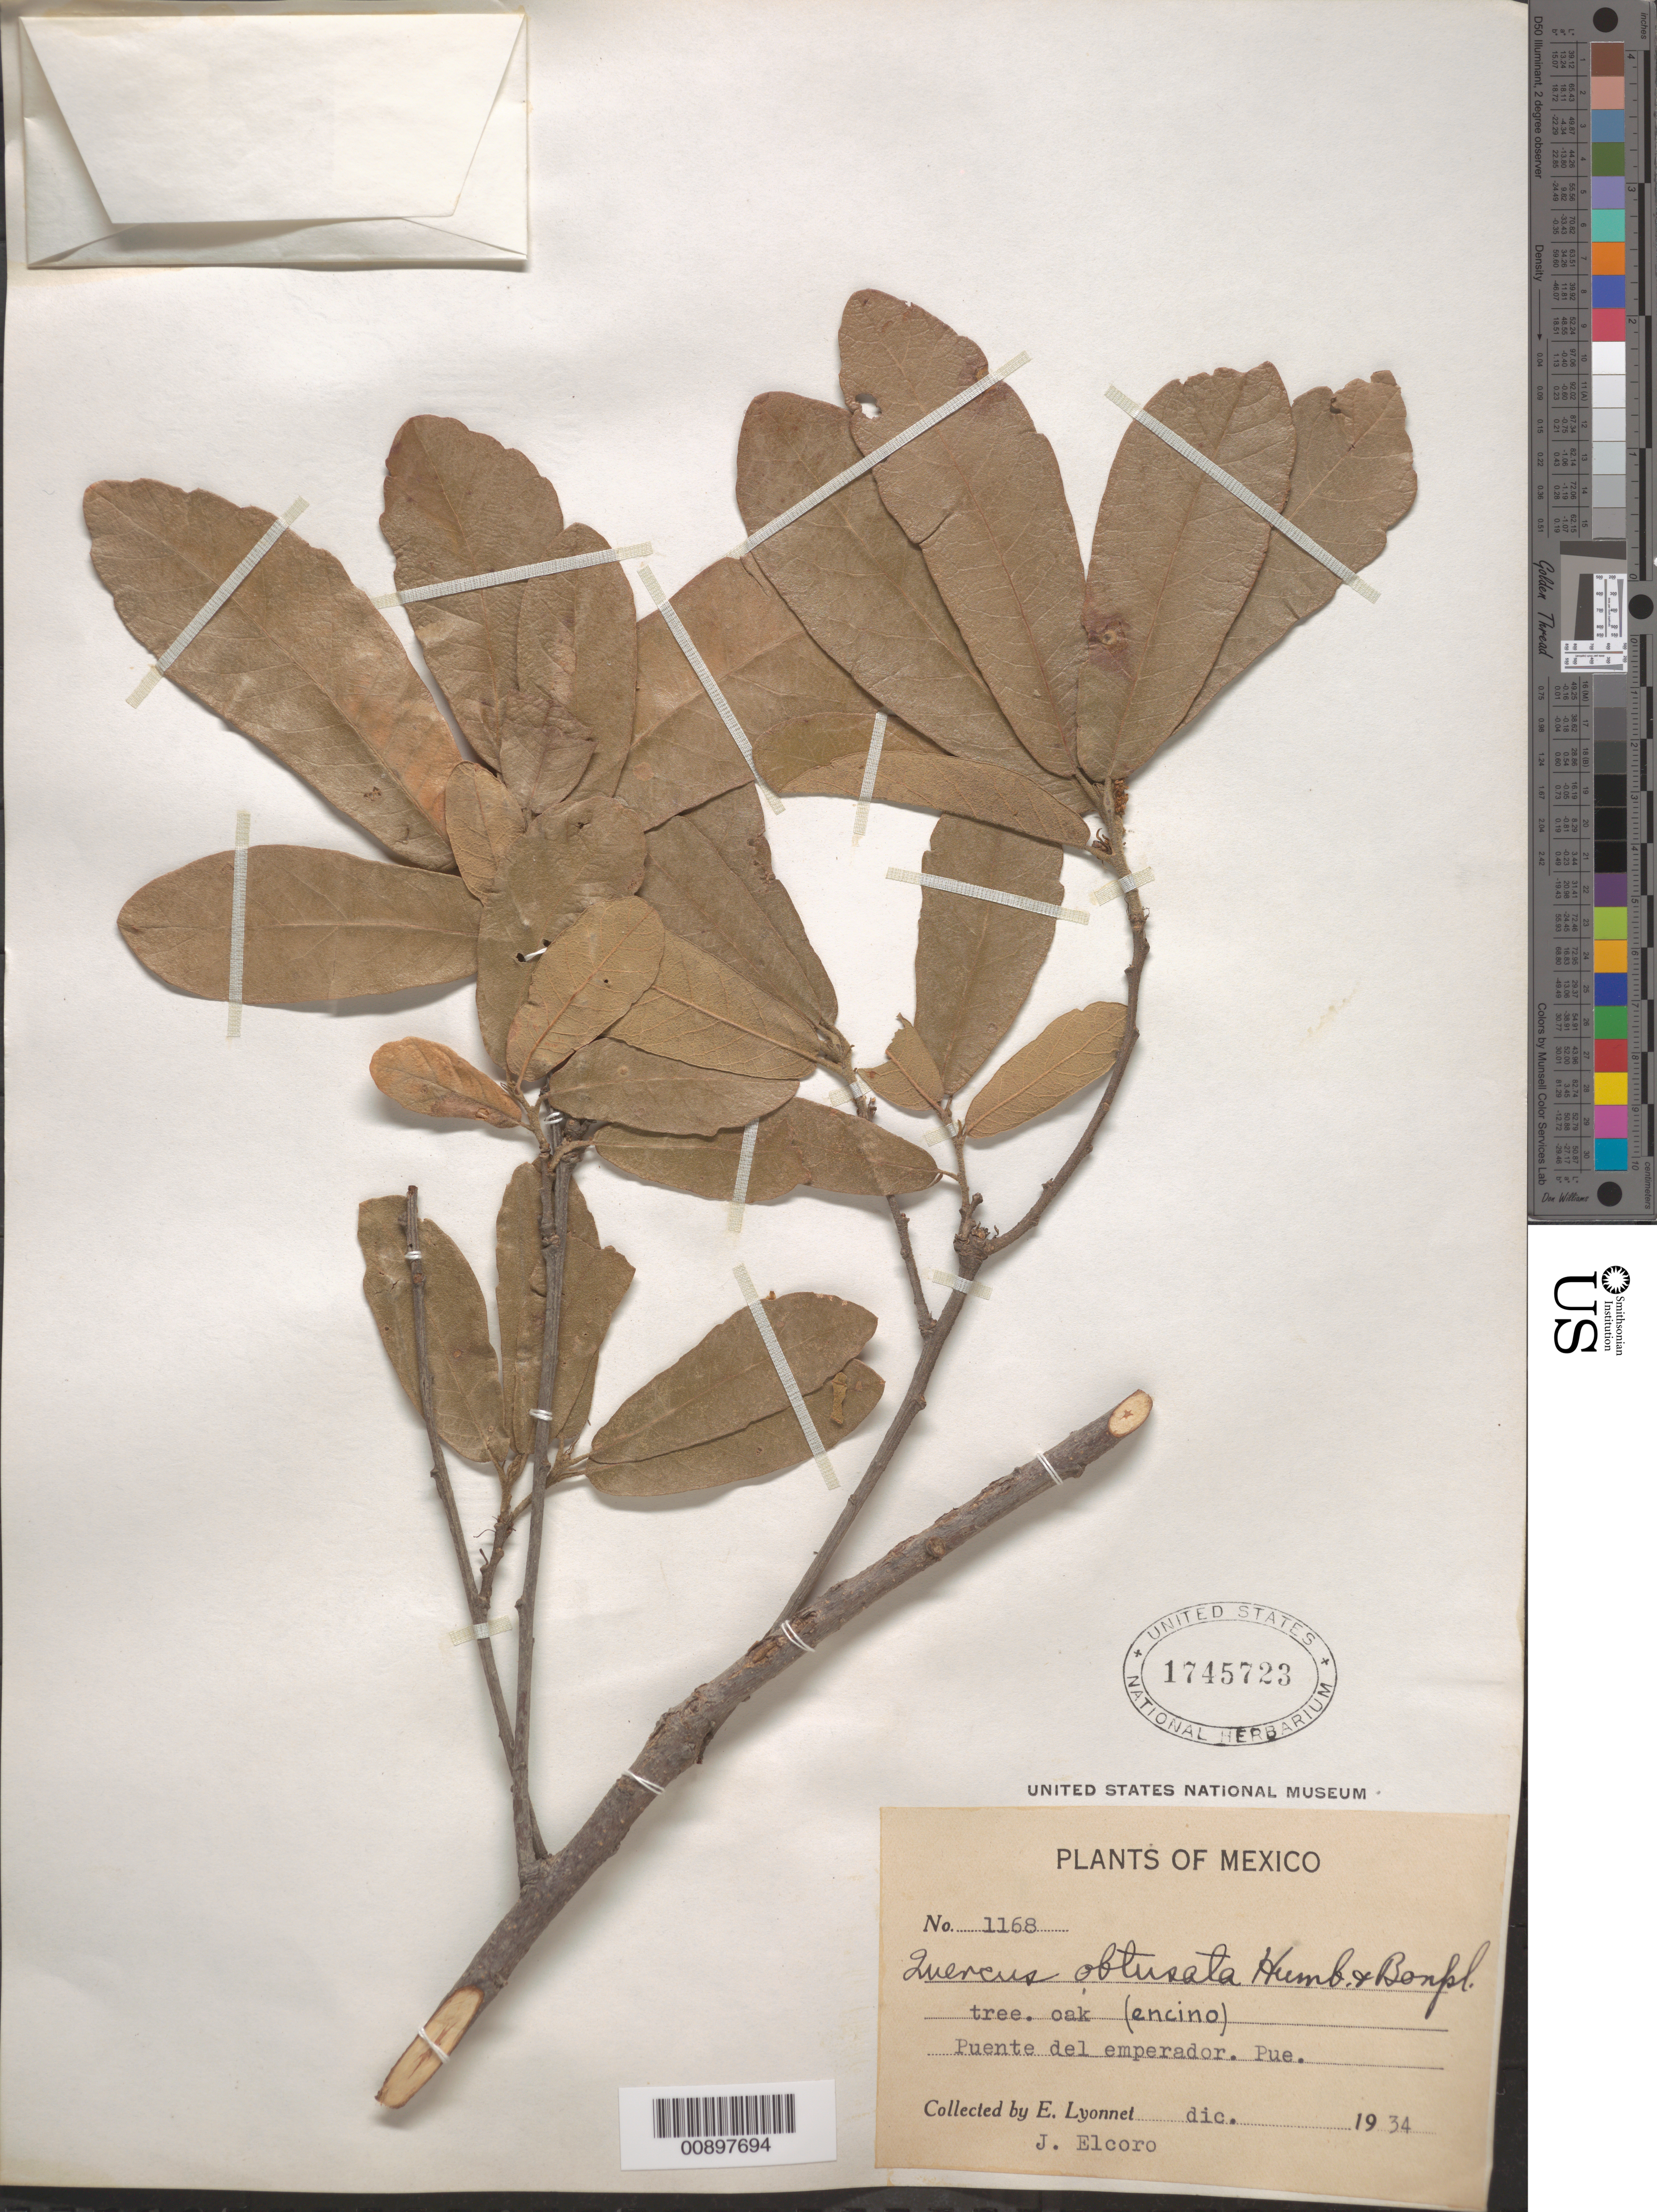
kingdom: Plantae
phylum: Tracheophyta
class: Magnoliopsida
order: Fagales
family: Fagaceae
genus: Quercus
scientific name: Quercus obtusata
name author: Humb. & Bonpl.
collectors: Bro. E. Lyonnet & J. Elcoro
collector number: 1168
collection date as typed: Dec 1934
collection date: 1934-12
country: Mexico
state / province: Puebla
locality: Puente del Emperador. Puebla.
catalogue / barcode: US 1745723